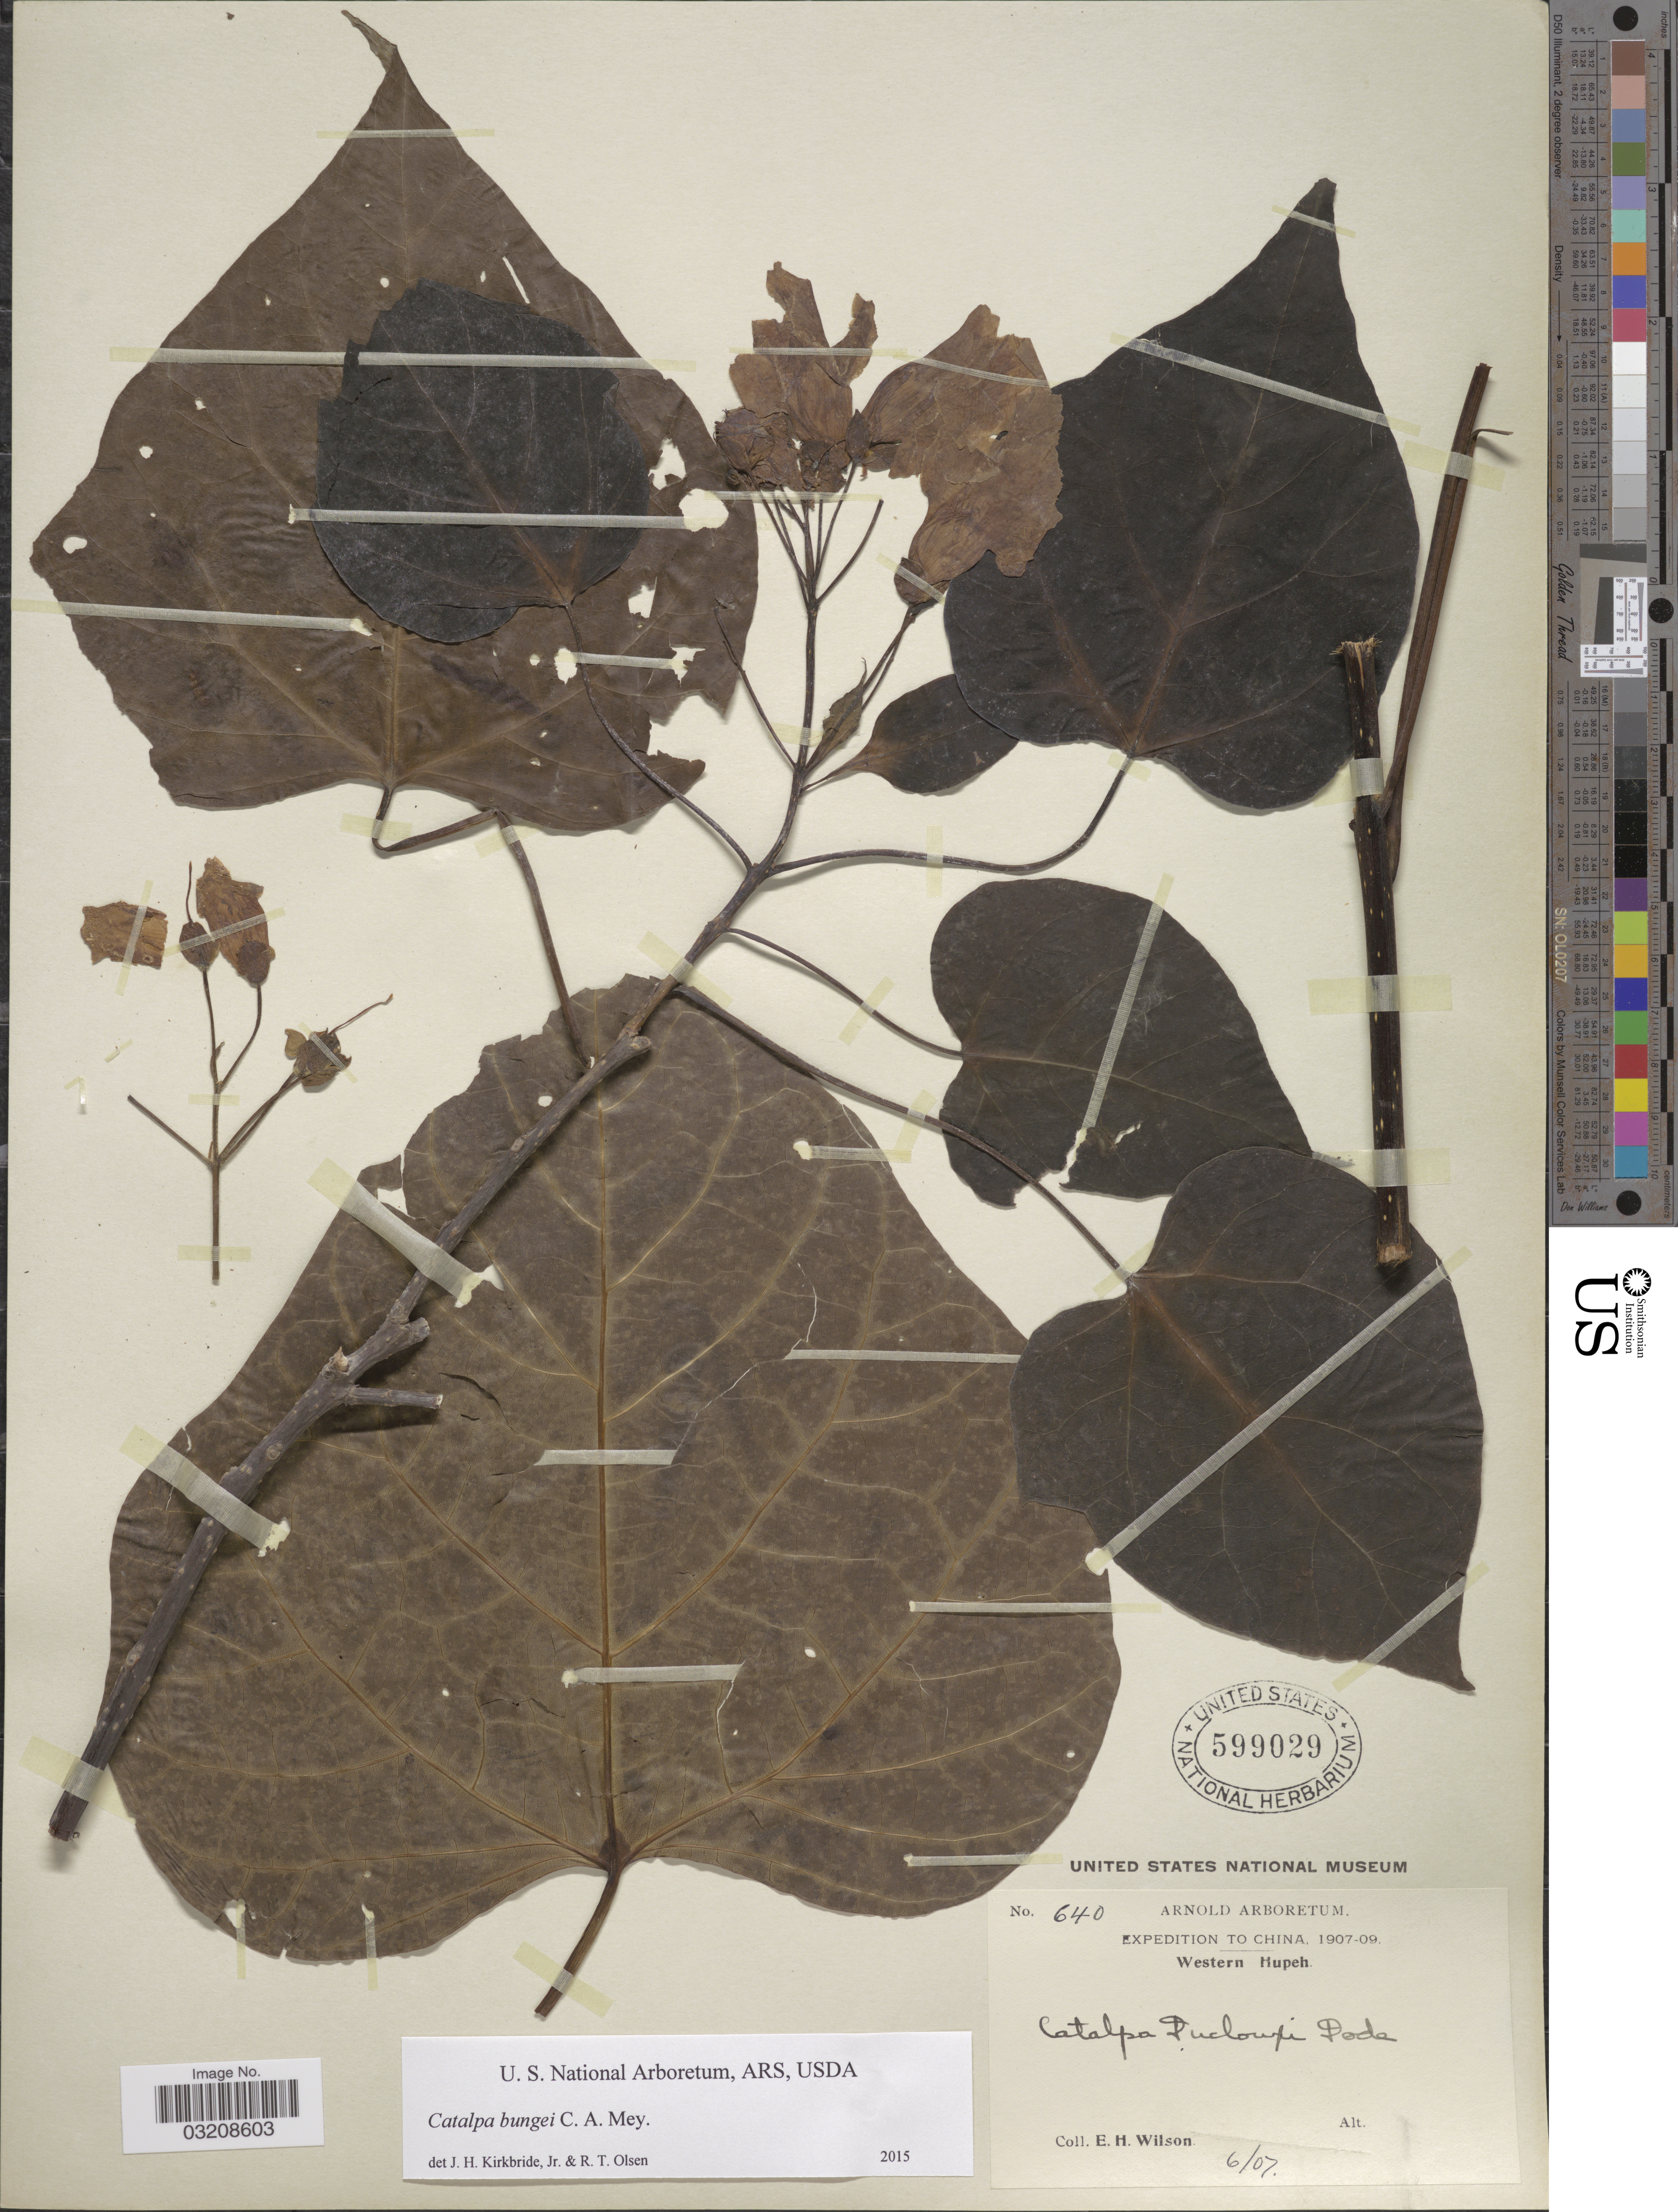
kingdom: Plantae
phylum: Tracheophyta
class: Magnoliopsida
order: Lamiales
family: Bignoniaceae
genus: Catalpa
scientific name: Catalpa bungei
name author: C.A. Mey.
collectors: E. Wilson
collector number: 640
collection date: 1907-06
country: China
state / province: Hubei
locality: Western Hupeh.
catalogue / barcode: US 599029